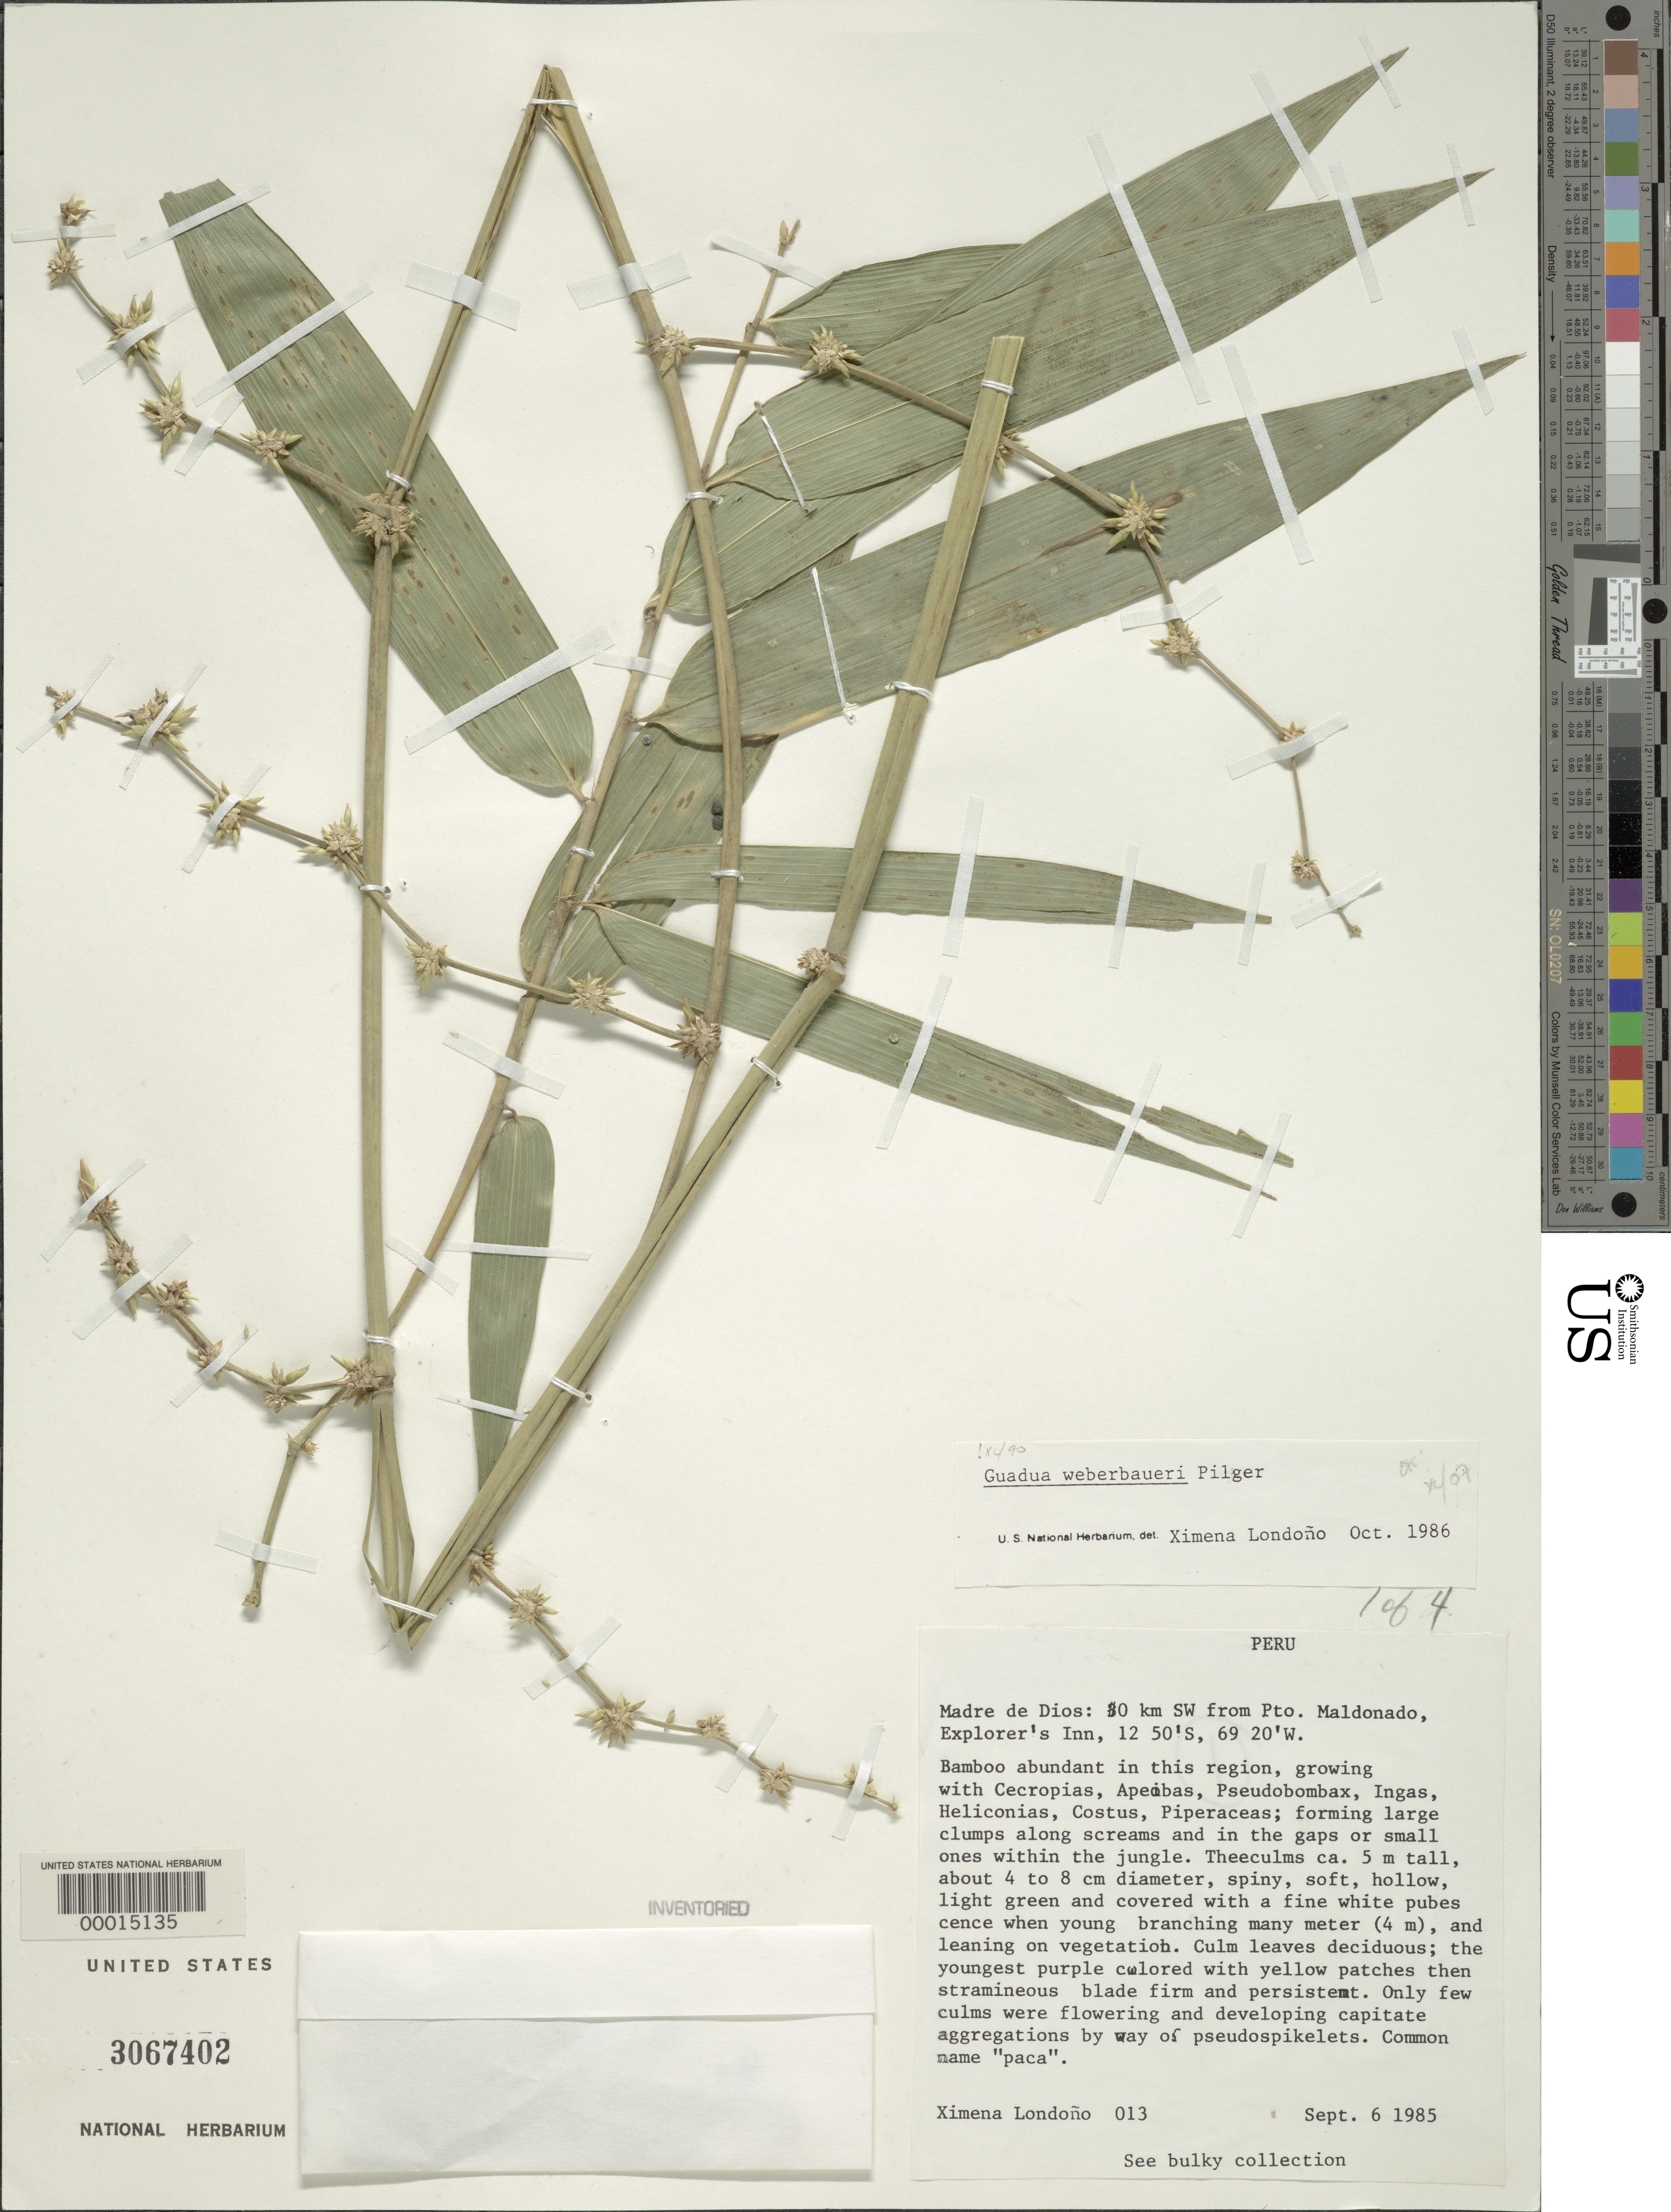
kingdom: Plantae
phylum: Tracheophyta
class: Liliopsida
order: Poales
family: Poaceae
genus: Guadua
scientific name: Guadua weberbaueri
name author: Pilg.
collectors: X. Londoño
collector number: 85-013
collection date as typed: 06 Sep 1985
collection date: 1985-09-06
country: Peru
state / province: Madre de Dios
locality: Maldonado, Explorer's Inn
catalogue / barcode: US 3067402